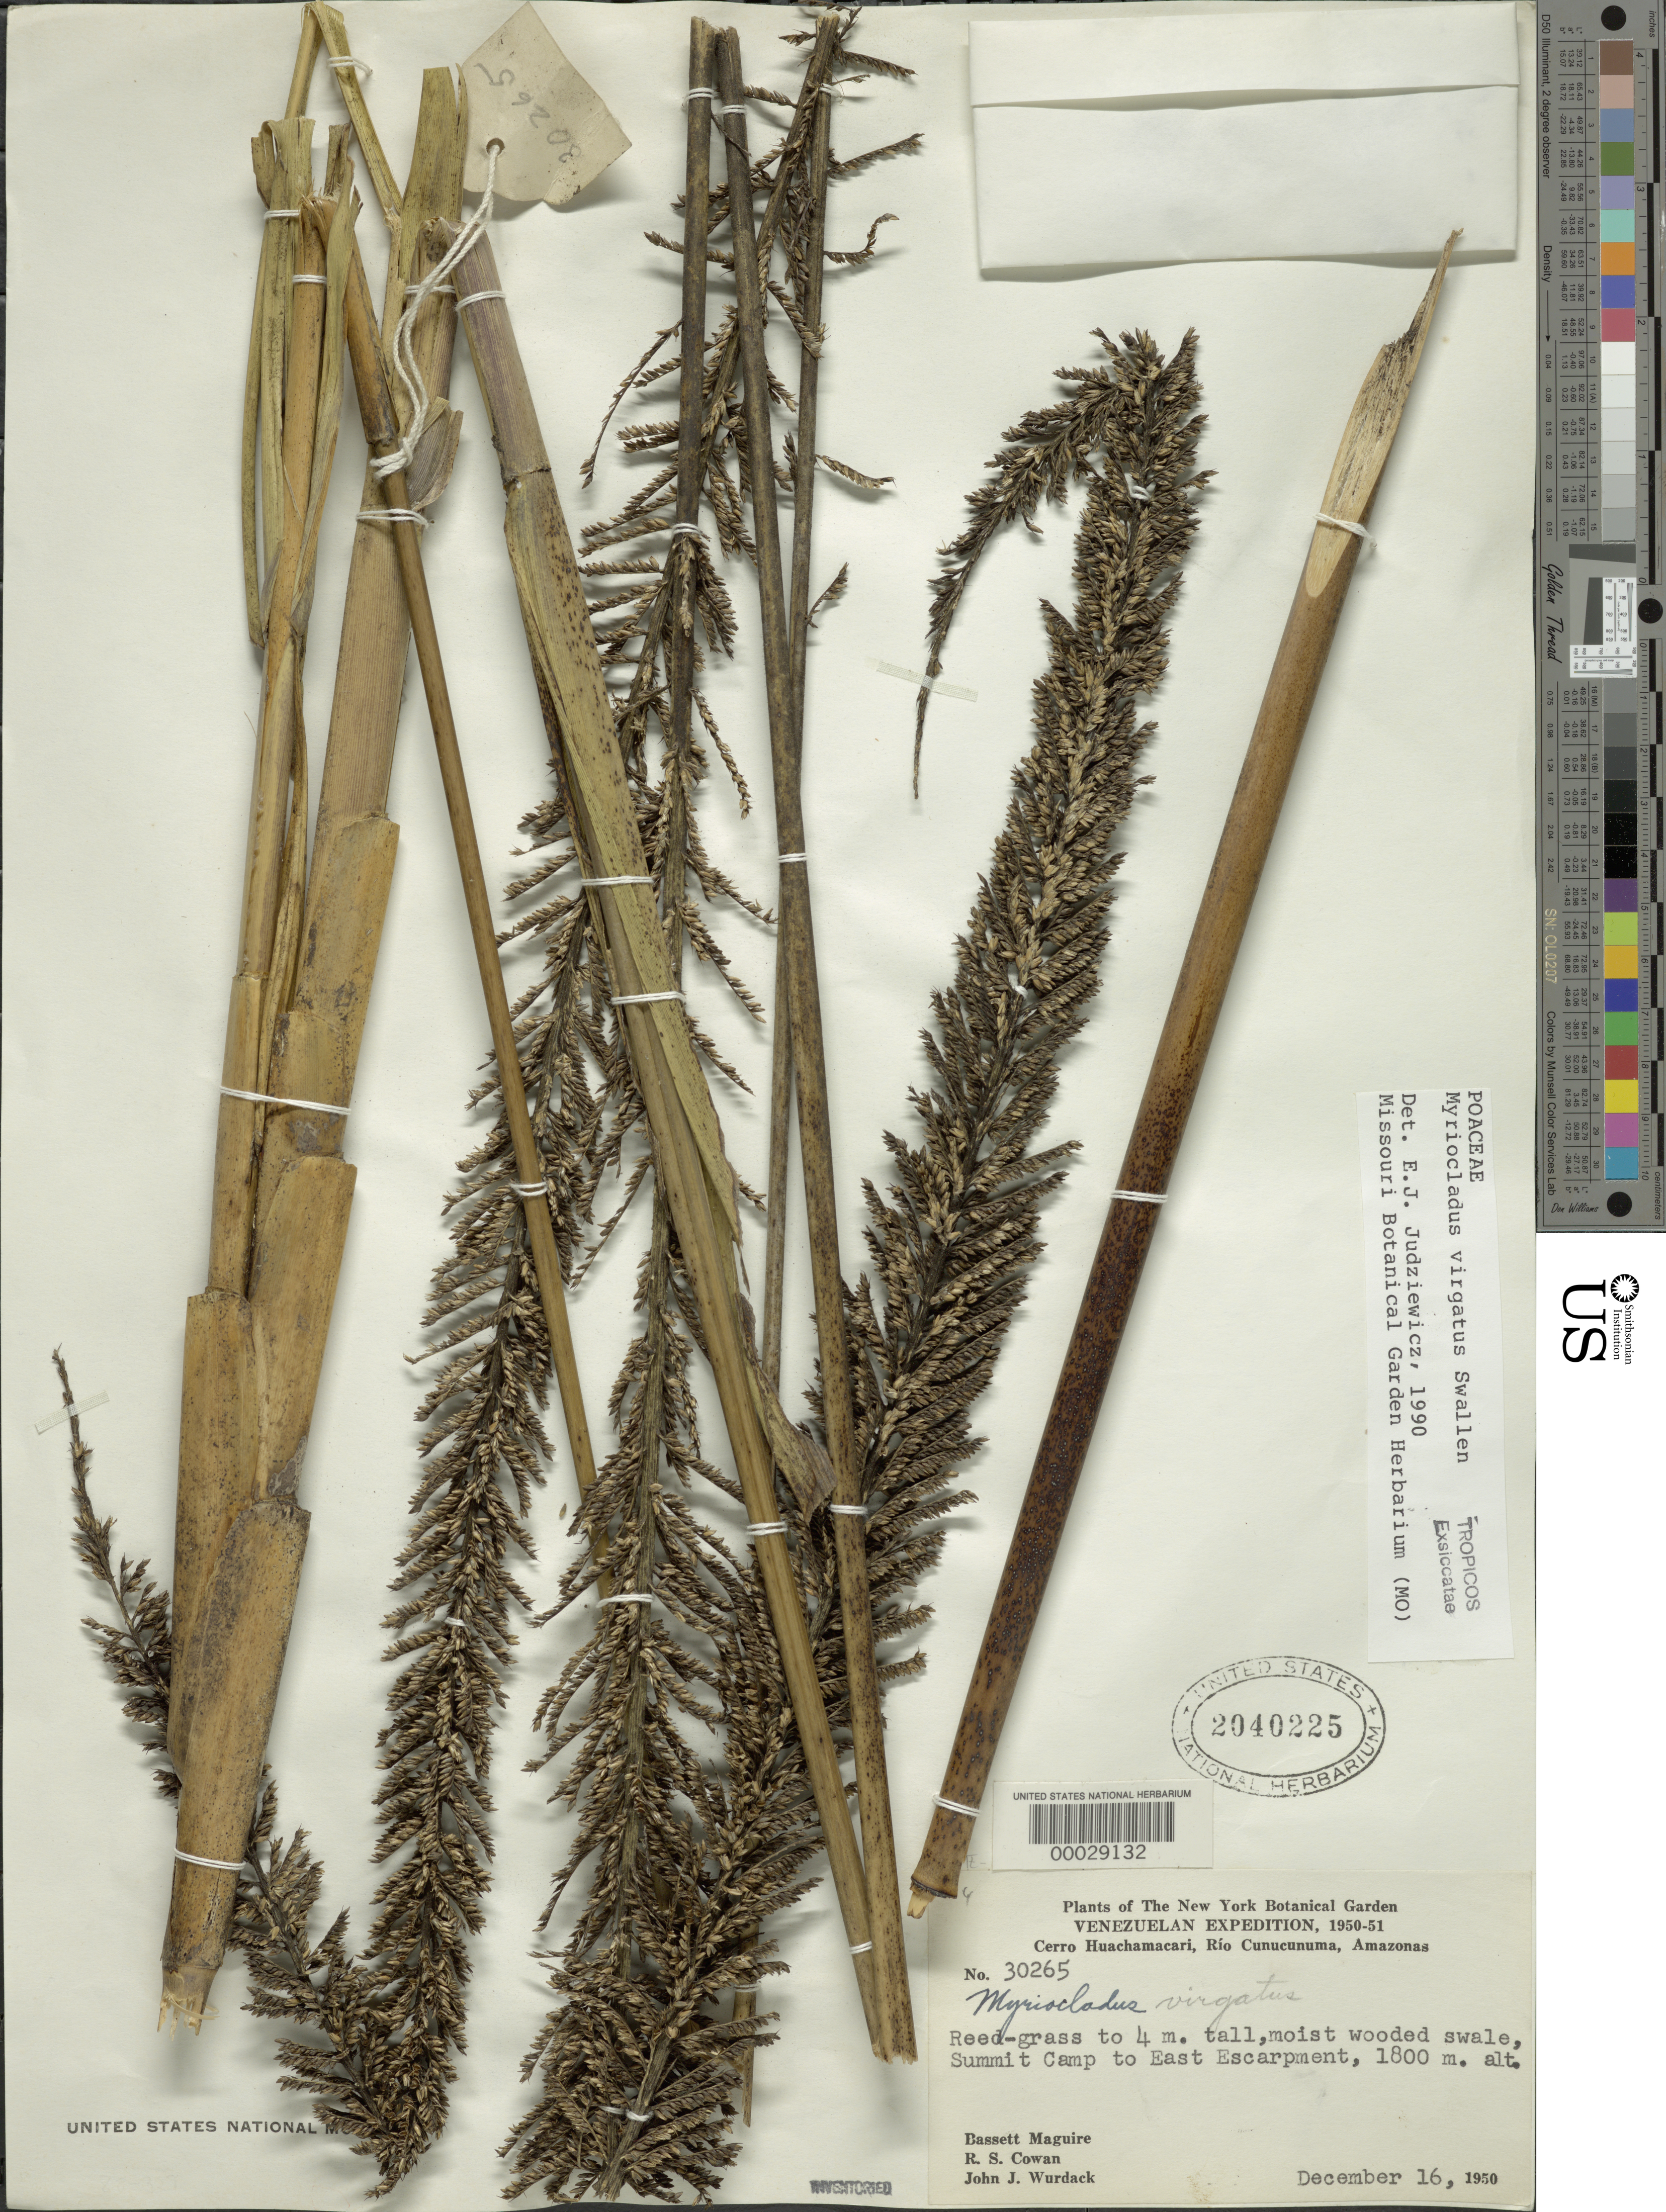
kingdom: Plantae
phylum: Tracheophyta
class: Liliopsida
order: Poales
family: Poaceae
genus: Myriocladus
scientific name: Myriocladus virgatus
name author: Swallen in Steyerm.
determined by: Judziewicz, E. J.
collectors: B. Maguire, R. S. Cowan & J. J. Wurdack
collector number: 30265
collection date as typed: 16 Dec 1950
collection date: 1950-12-16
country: Venezuela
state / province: Amazonas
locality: Summit camp to e escarpment; cerro Huachamacari, Rio Cunucunuma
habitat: Moist wooded swale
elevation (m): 1800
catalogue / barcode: US 2040225